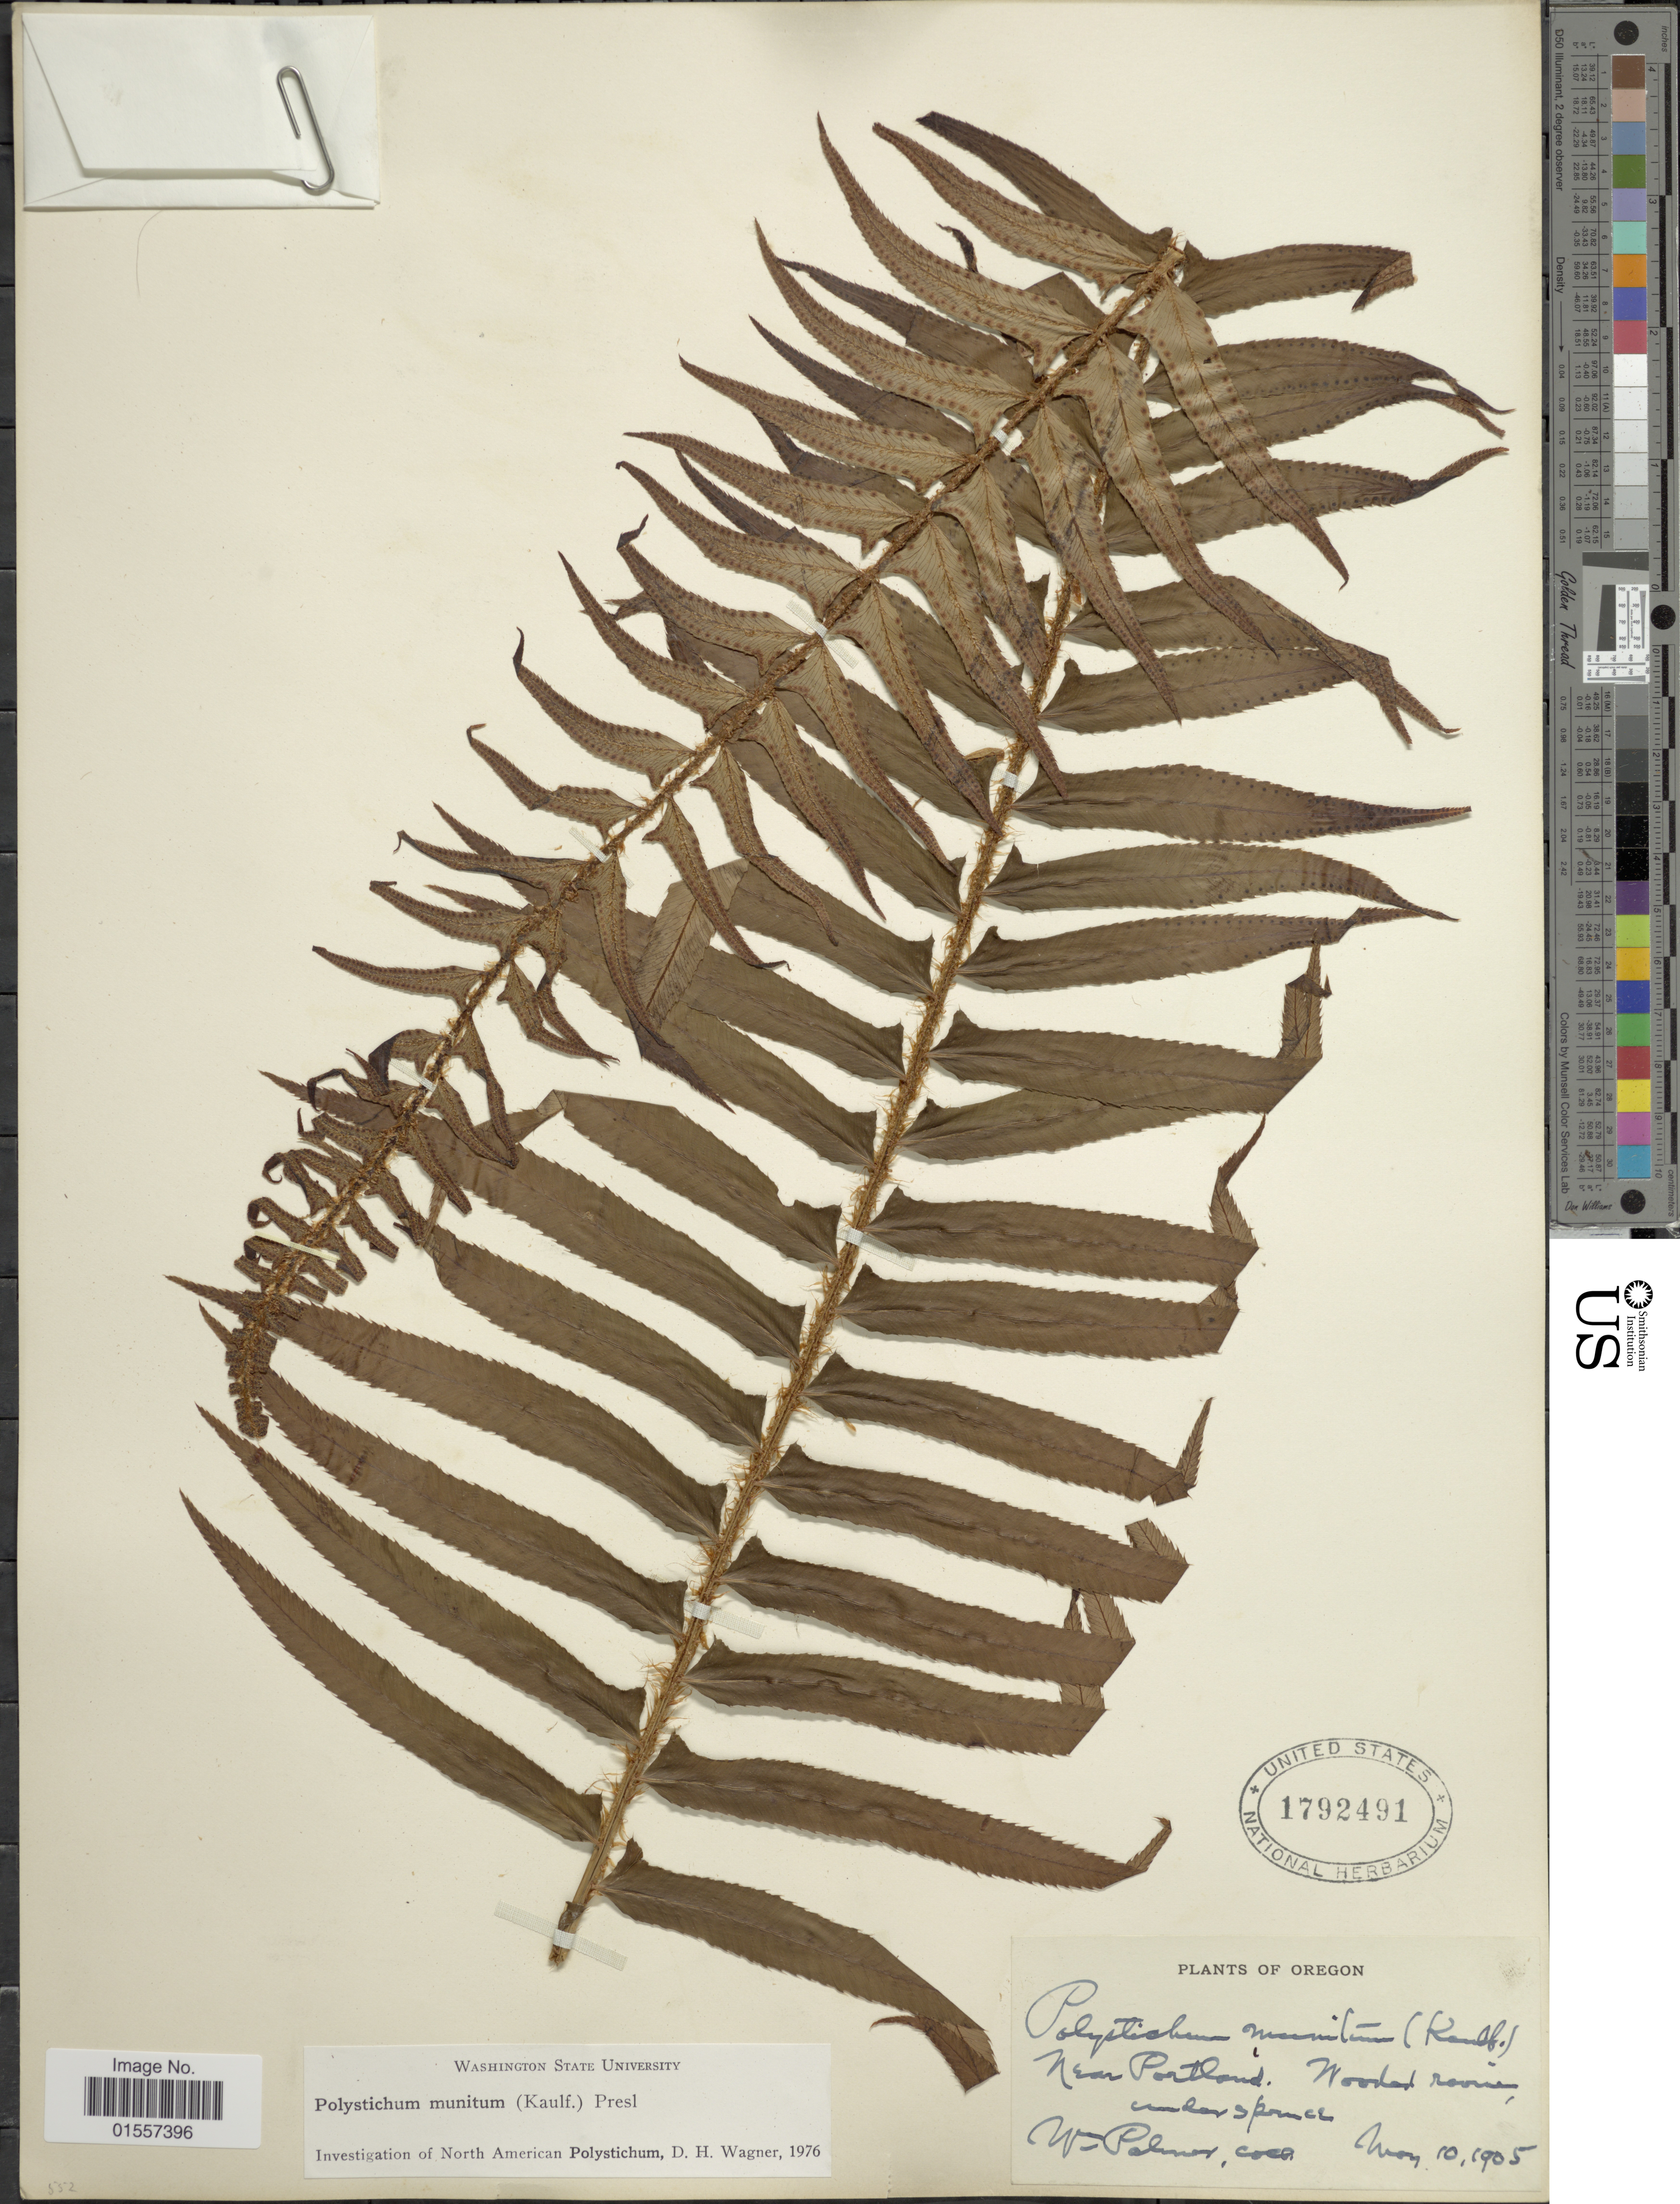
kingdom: Plantae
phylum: Tracheophyta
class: Polypodiopsida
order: Polypodiales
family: Dryopteridaceae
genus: Polystichum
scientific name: Polystichum munitum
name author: (Kaulf.) C. Presl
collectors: W. Palmer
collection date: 1905-05-10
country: United States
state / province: Oregon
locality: Oregon, near Portland, Wooded ravine under springs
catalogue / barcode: US 1792491